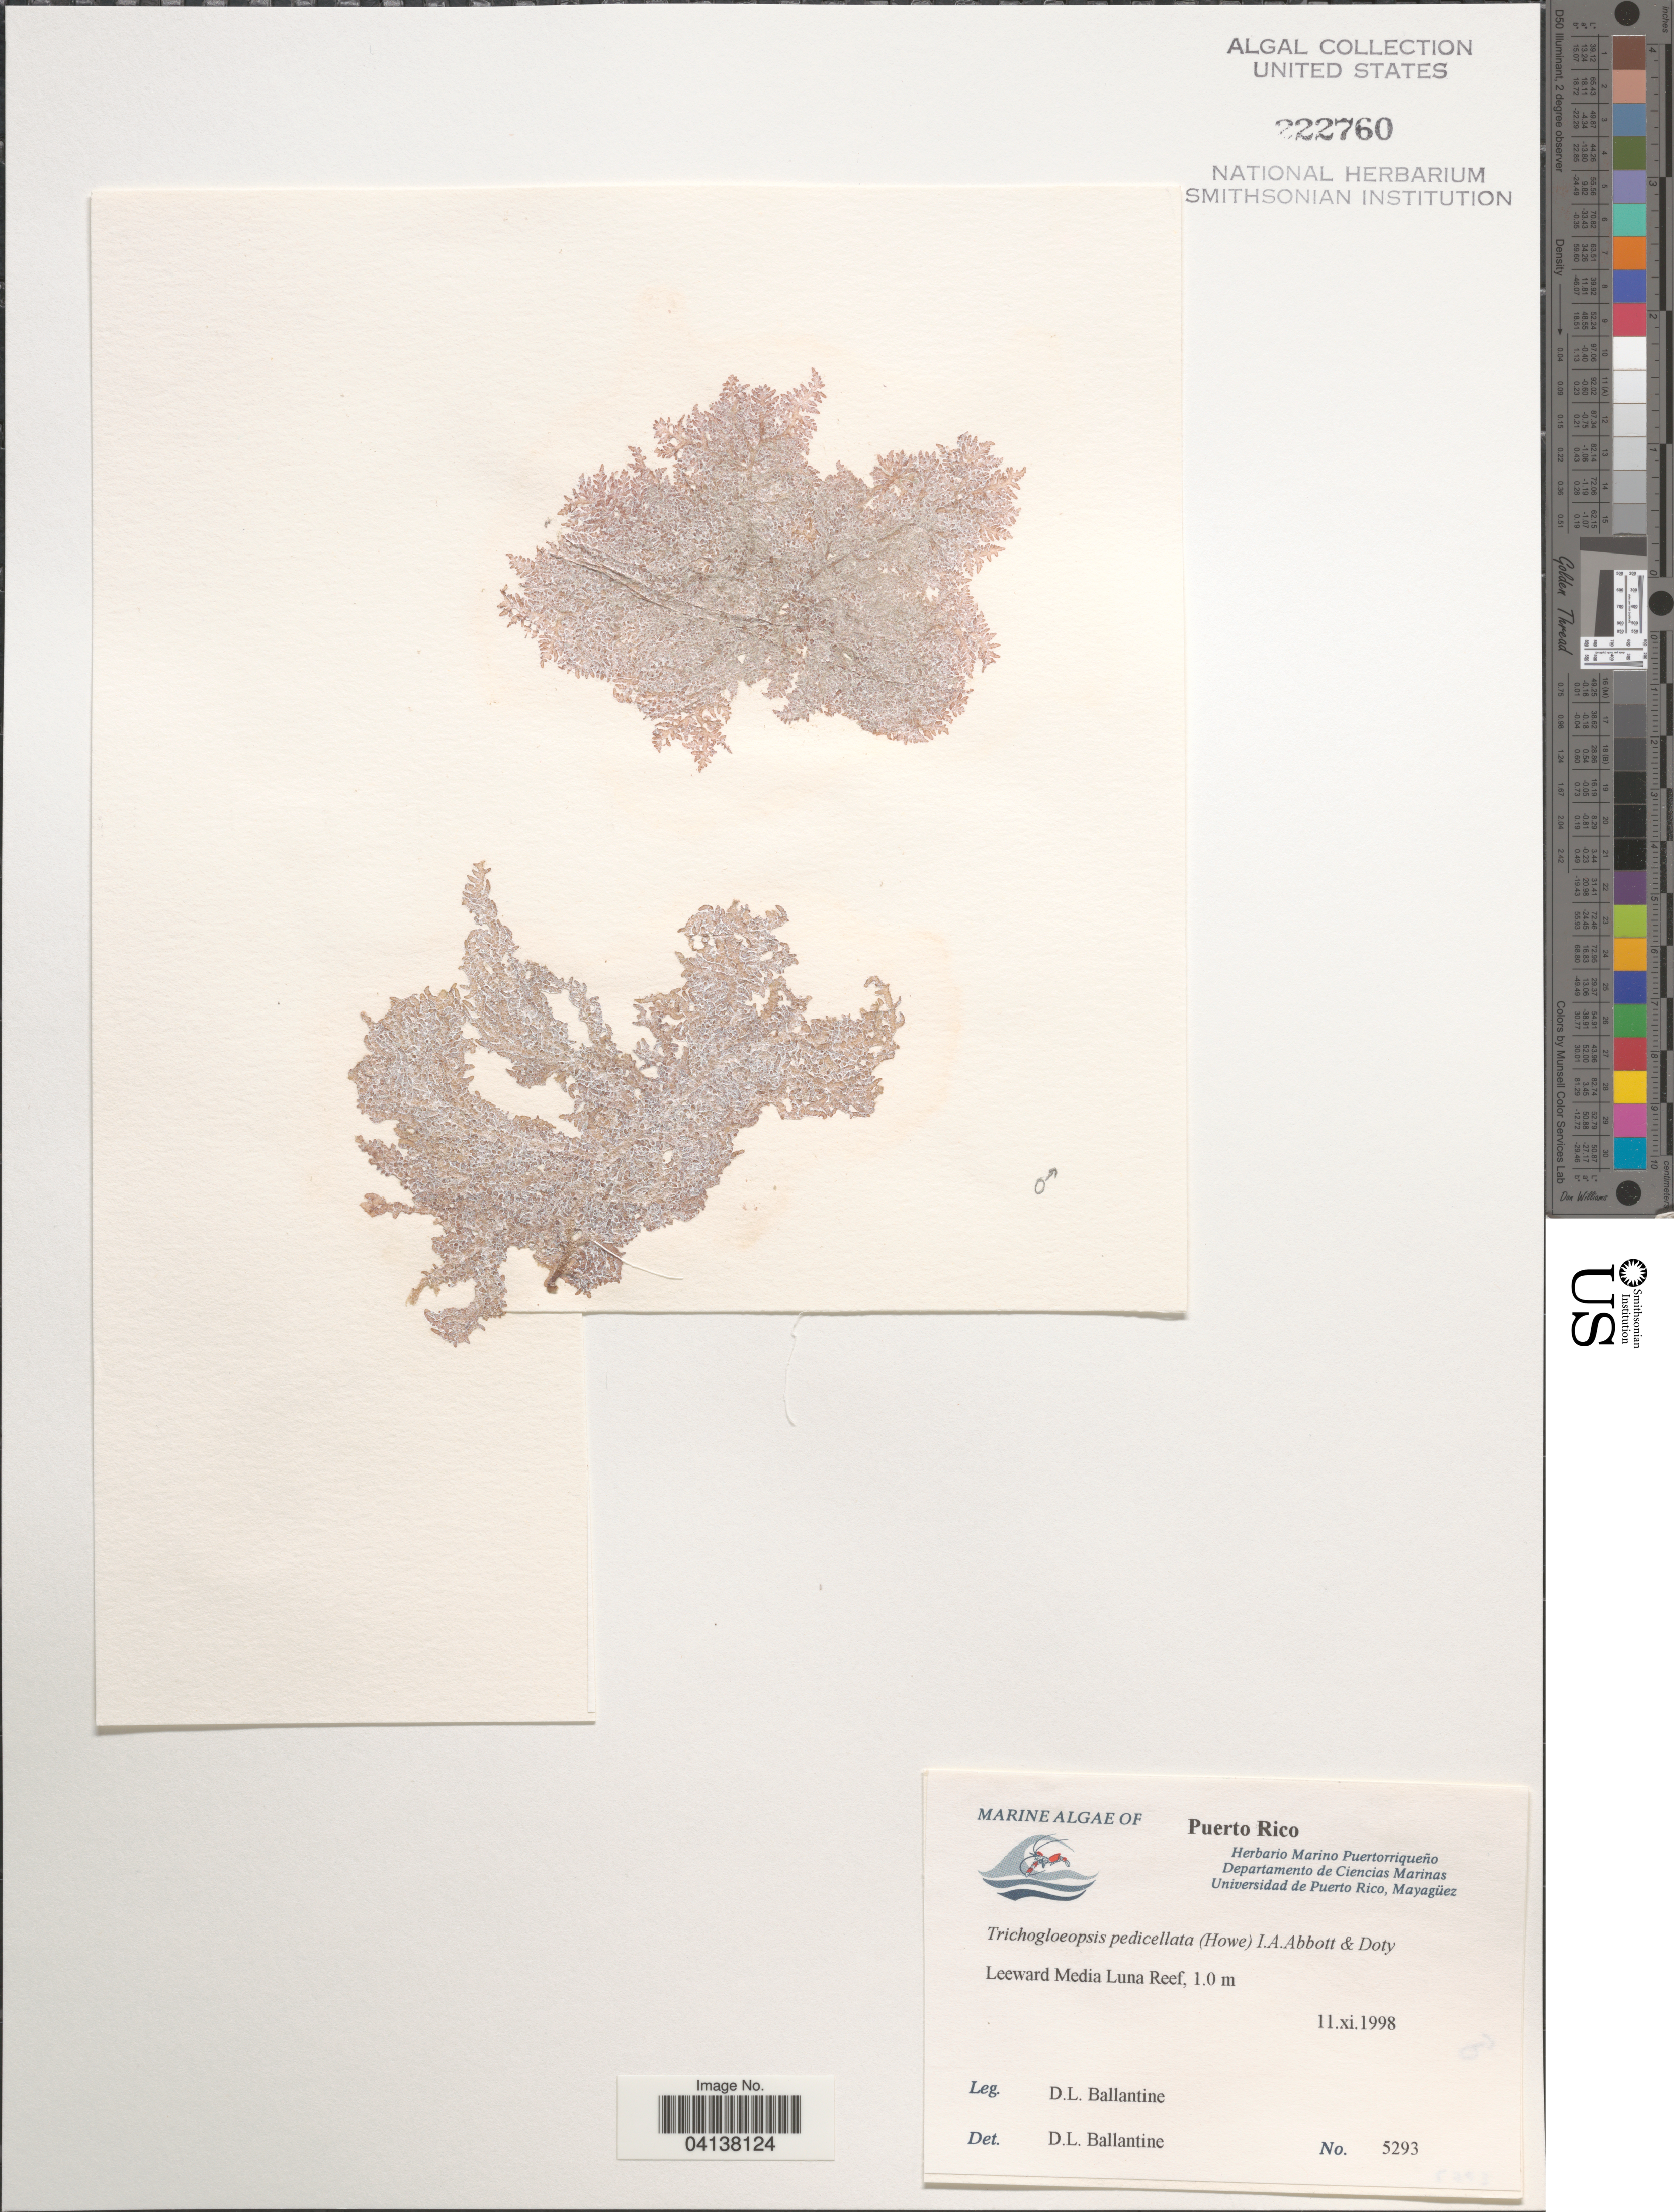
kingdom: Plantae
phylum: Rhodophyta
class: Florideophyceae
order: Nemaliales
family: Liagoraceae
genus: Trichogloeopsis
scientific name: Trichogloeopsis pedicellata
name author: (M. Howe in Britton & Millsp.) I.A. Abbott & Doty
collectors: D.L. Ballantine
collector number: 5293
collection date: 1998-11-11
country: Puerto Rico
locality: Leeward Media Luna Reef.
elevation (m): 1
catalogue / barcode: US 222760